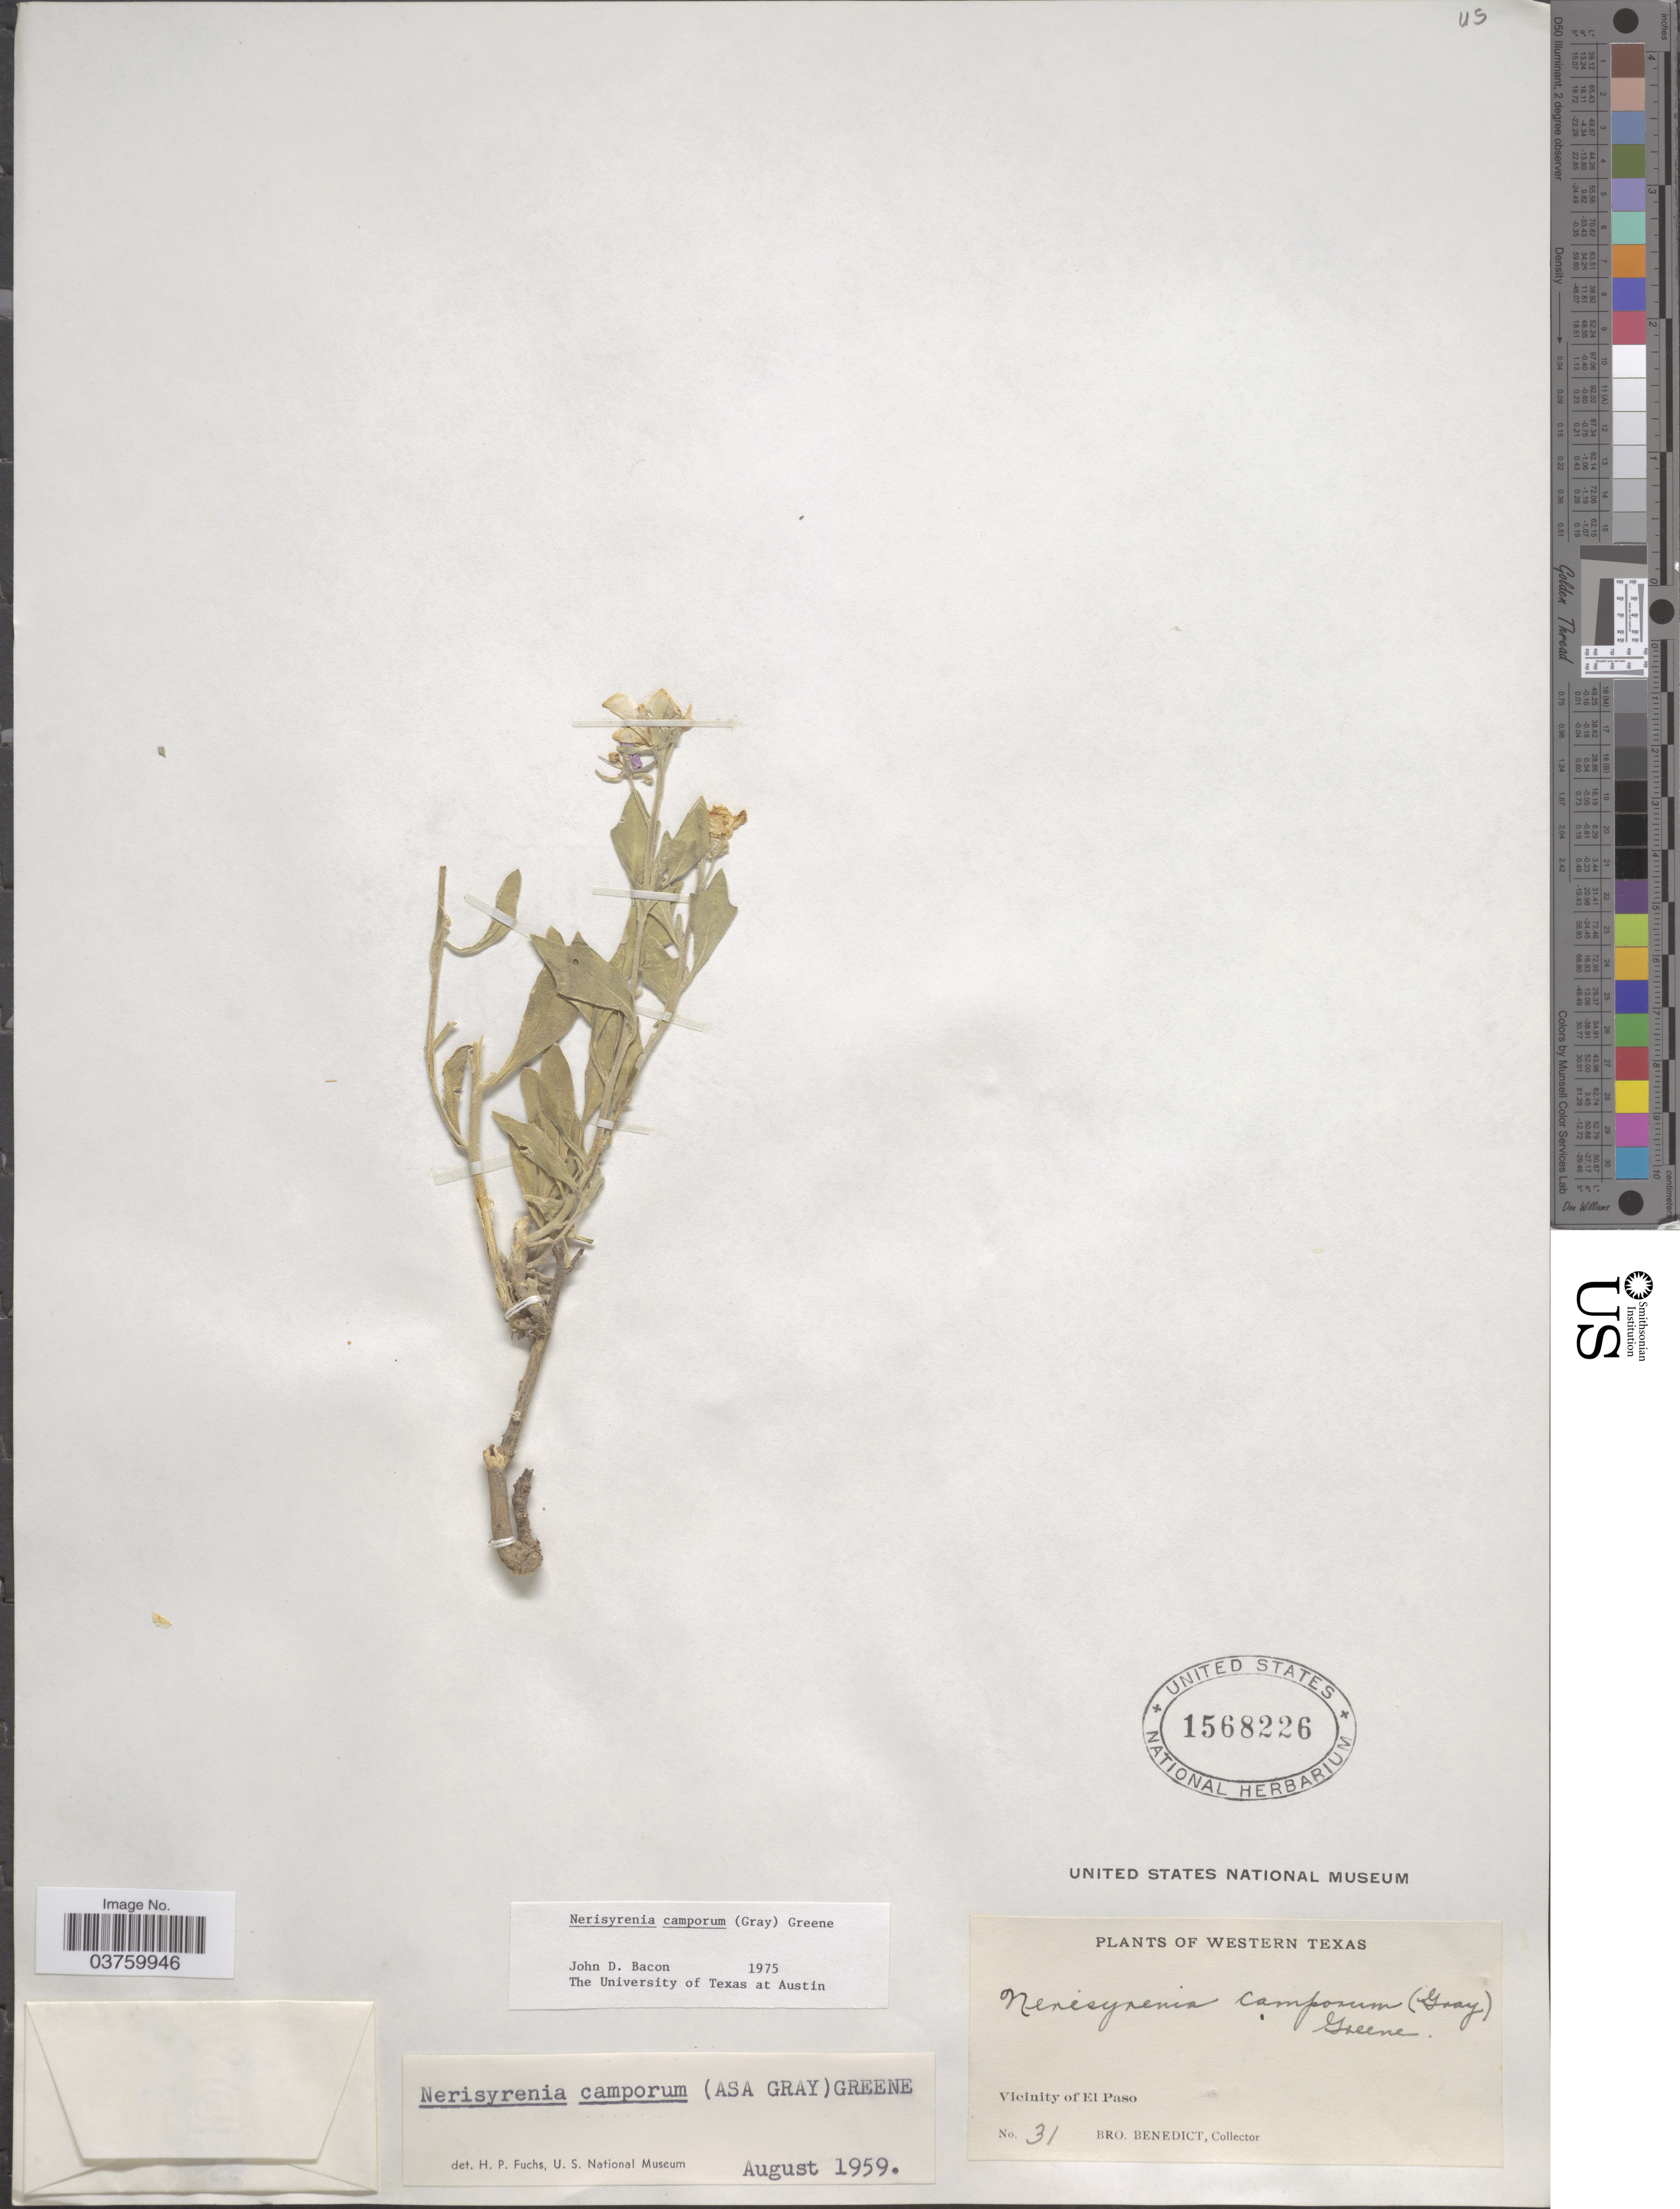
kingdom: Plantae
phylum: Tracheophyta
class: Magnoliopsida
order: Brassicales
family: Brassicaceae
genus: Nerisyrenia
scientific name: Nerisyrenia camporum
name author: (A. Gray) Greene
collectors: Bro. Benedict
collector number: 31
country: United States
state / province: Texas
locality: Western Texas. Vicinity of El Paso.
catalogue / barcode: US 1568226